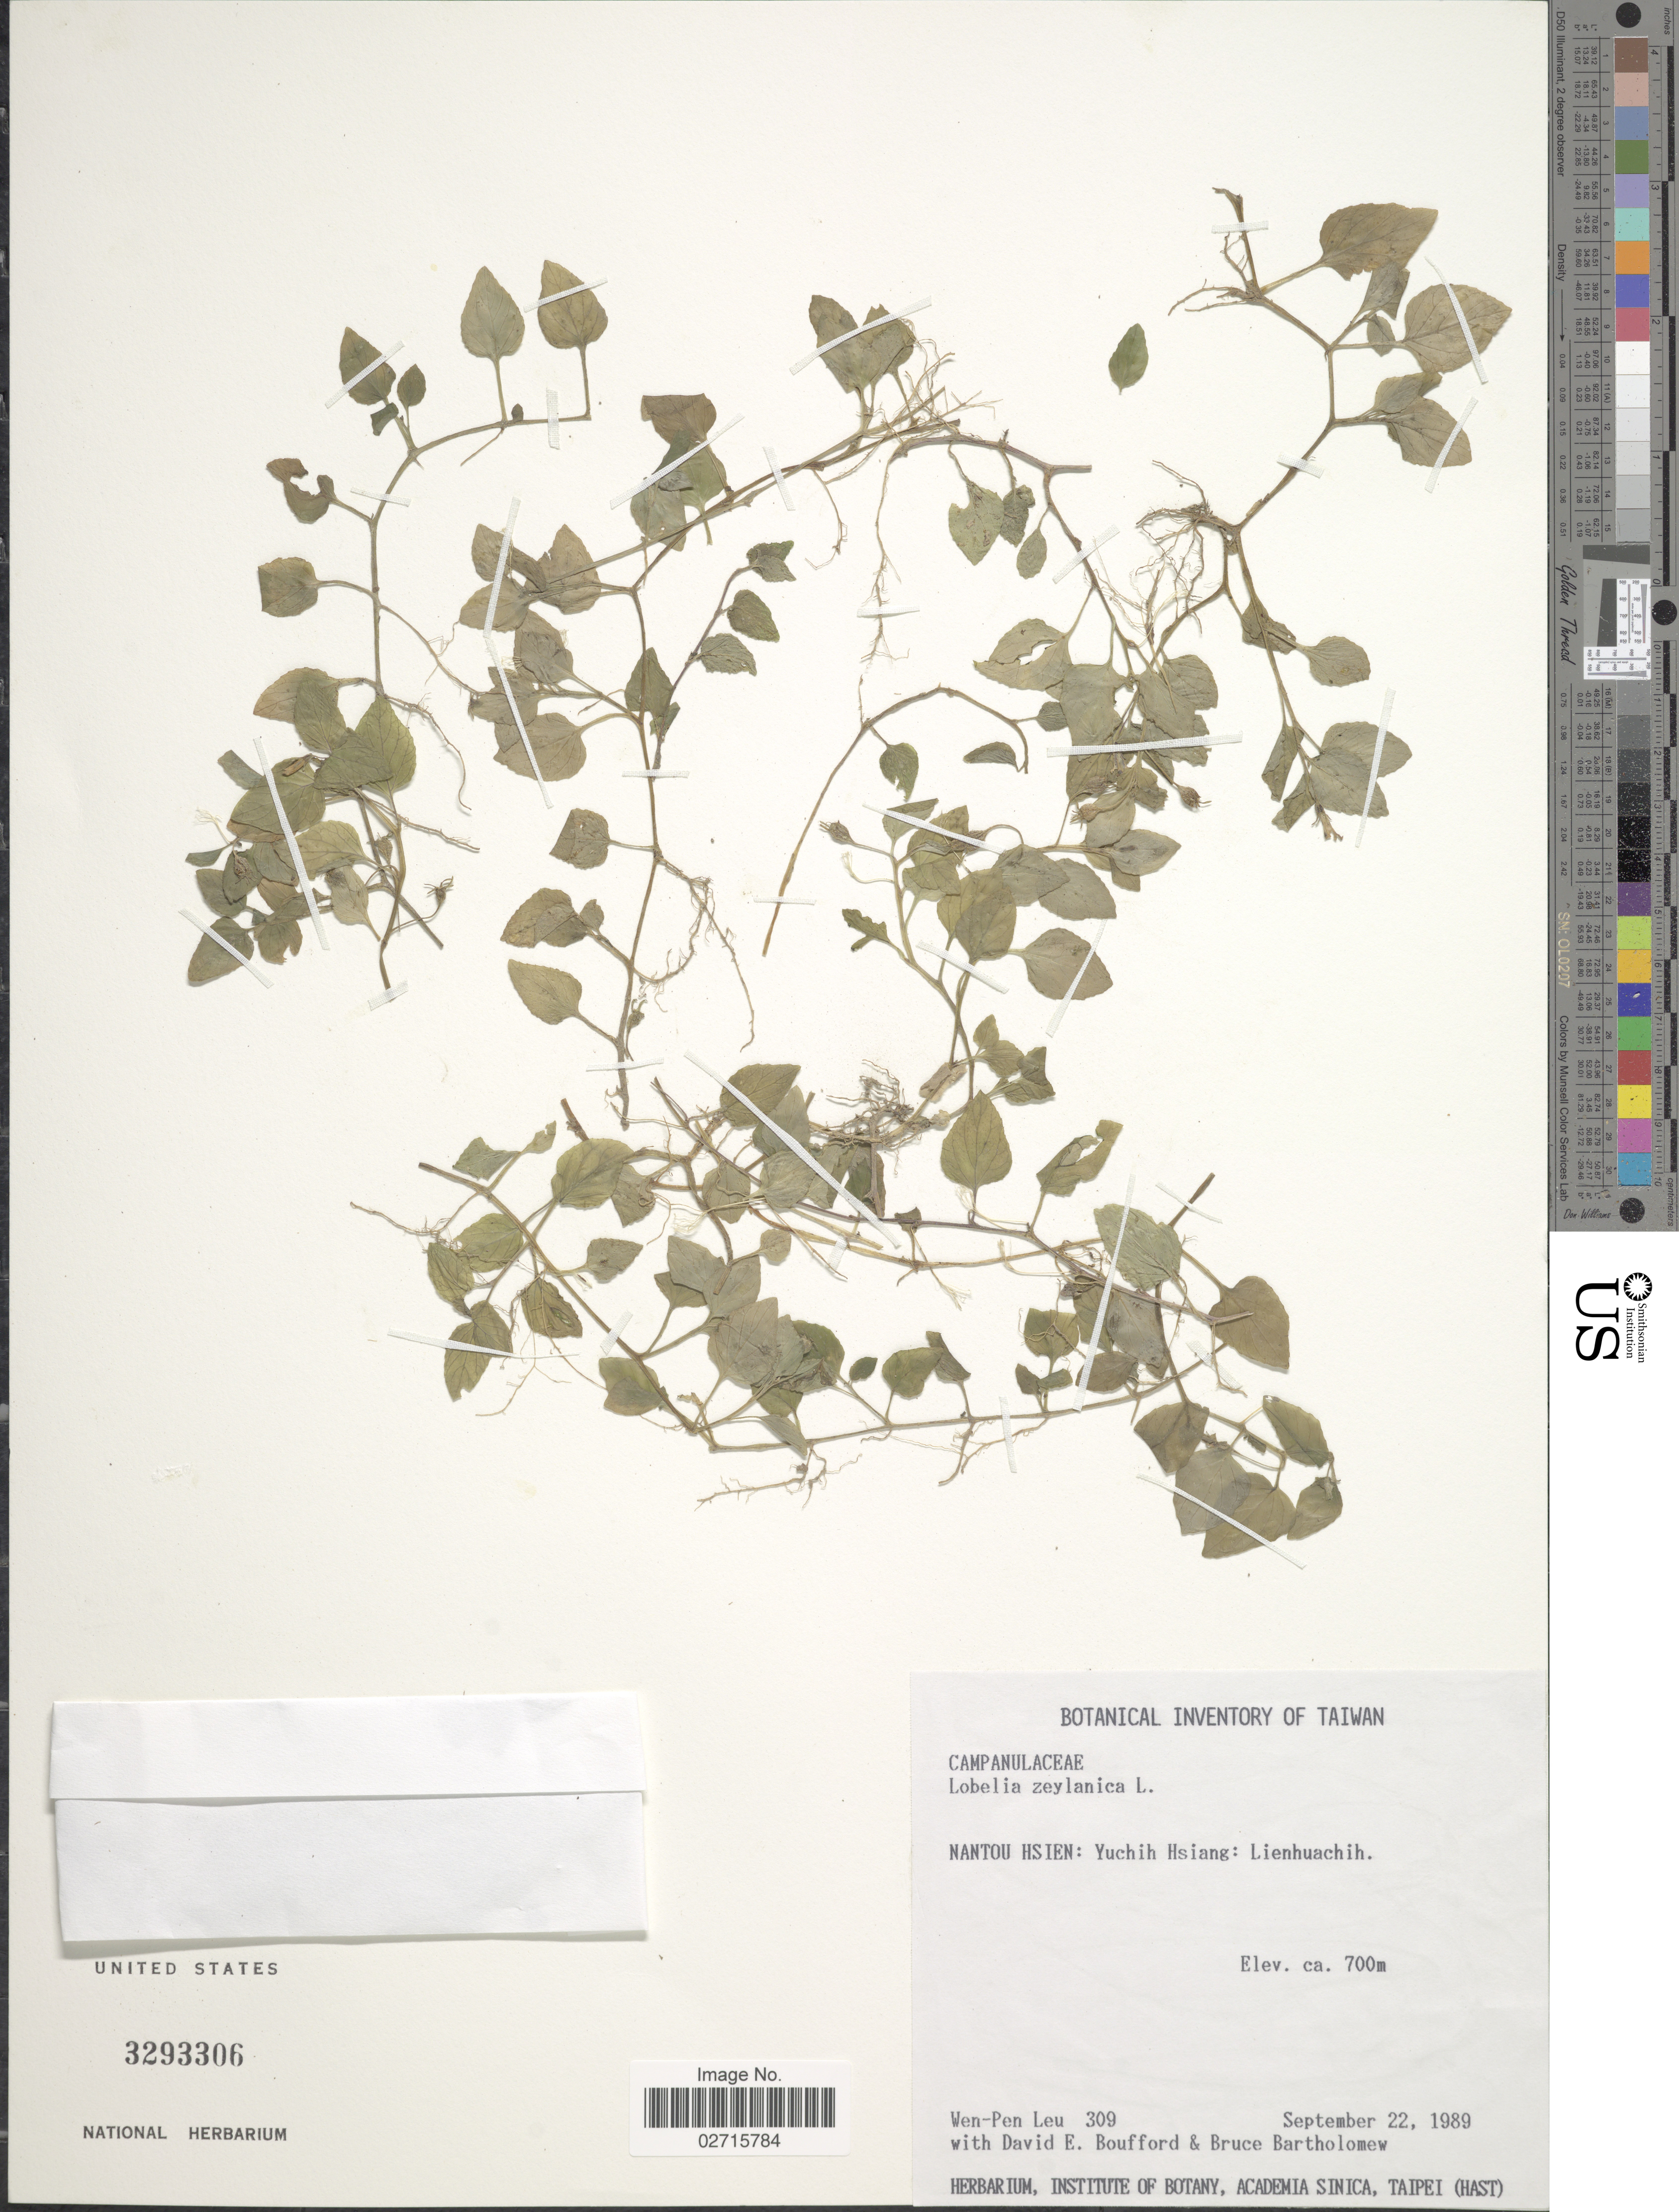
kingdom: Plantae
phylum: Tracheophyta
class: Magnoliopsida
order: Asterales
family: Campanulaceae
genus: Lobelia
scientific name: Lobelia zeylanica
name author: L.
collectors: W. Leu, D. E. Boufford & B. M. Bartholomew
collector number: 309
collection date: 1989-09-22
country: Taiwan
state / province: Nantou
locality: Nantou Hsien: Yuchih Hsiang: Lienhuachih.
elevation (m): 700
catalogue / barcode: US 3293306